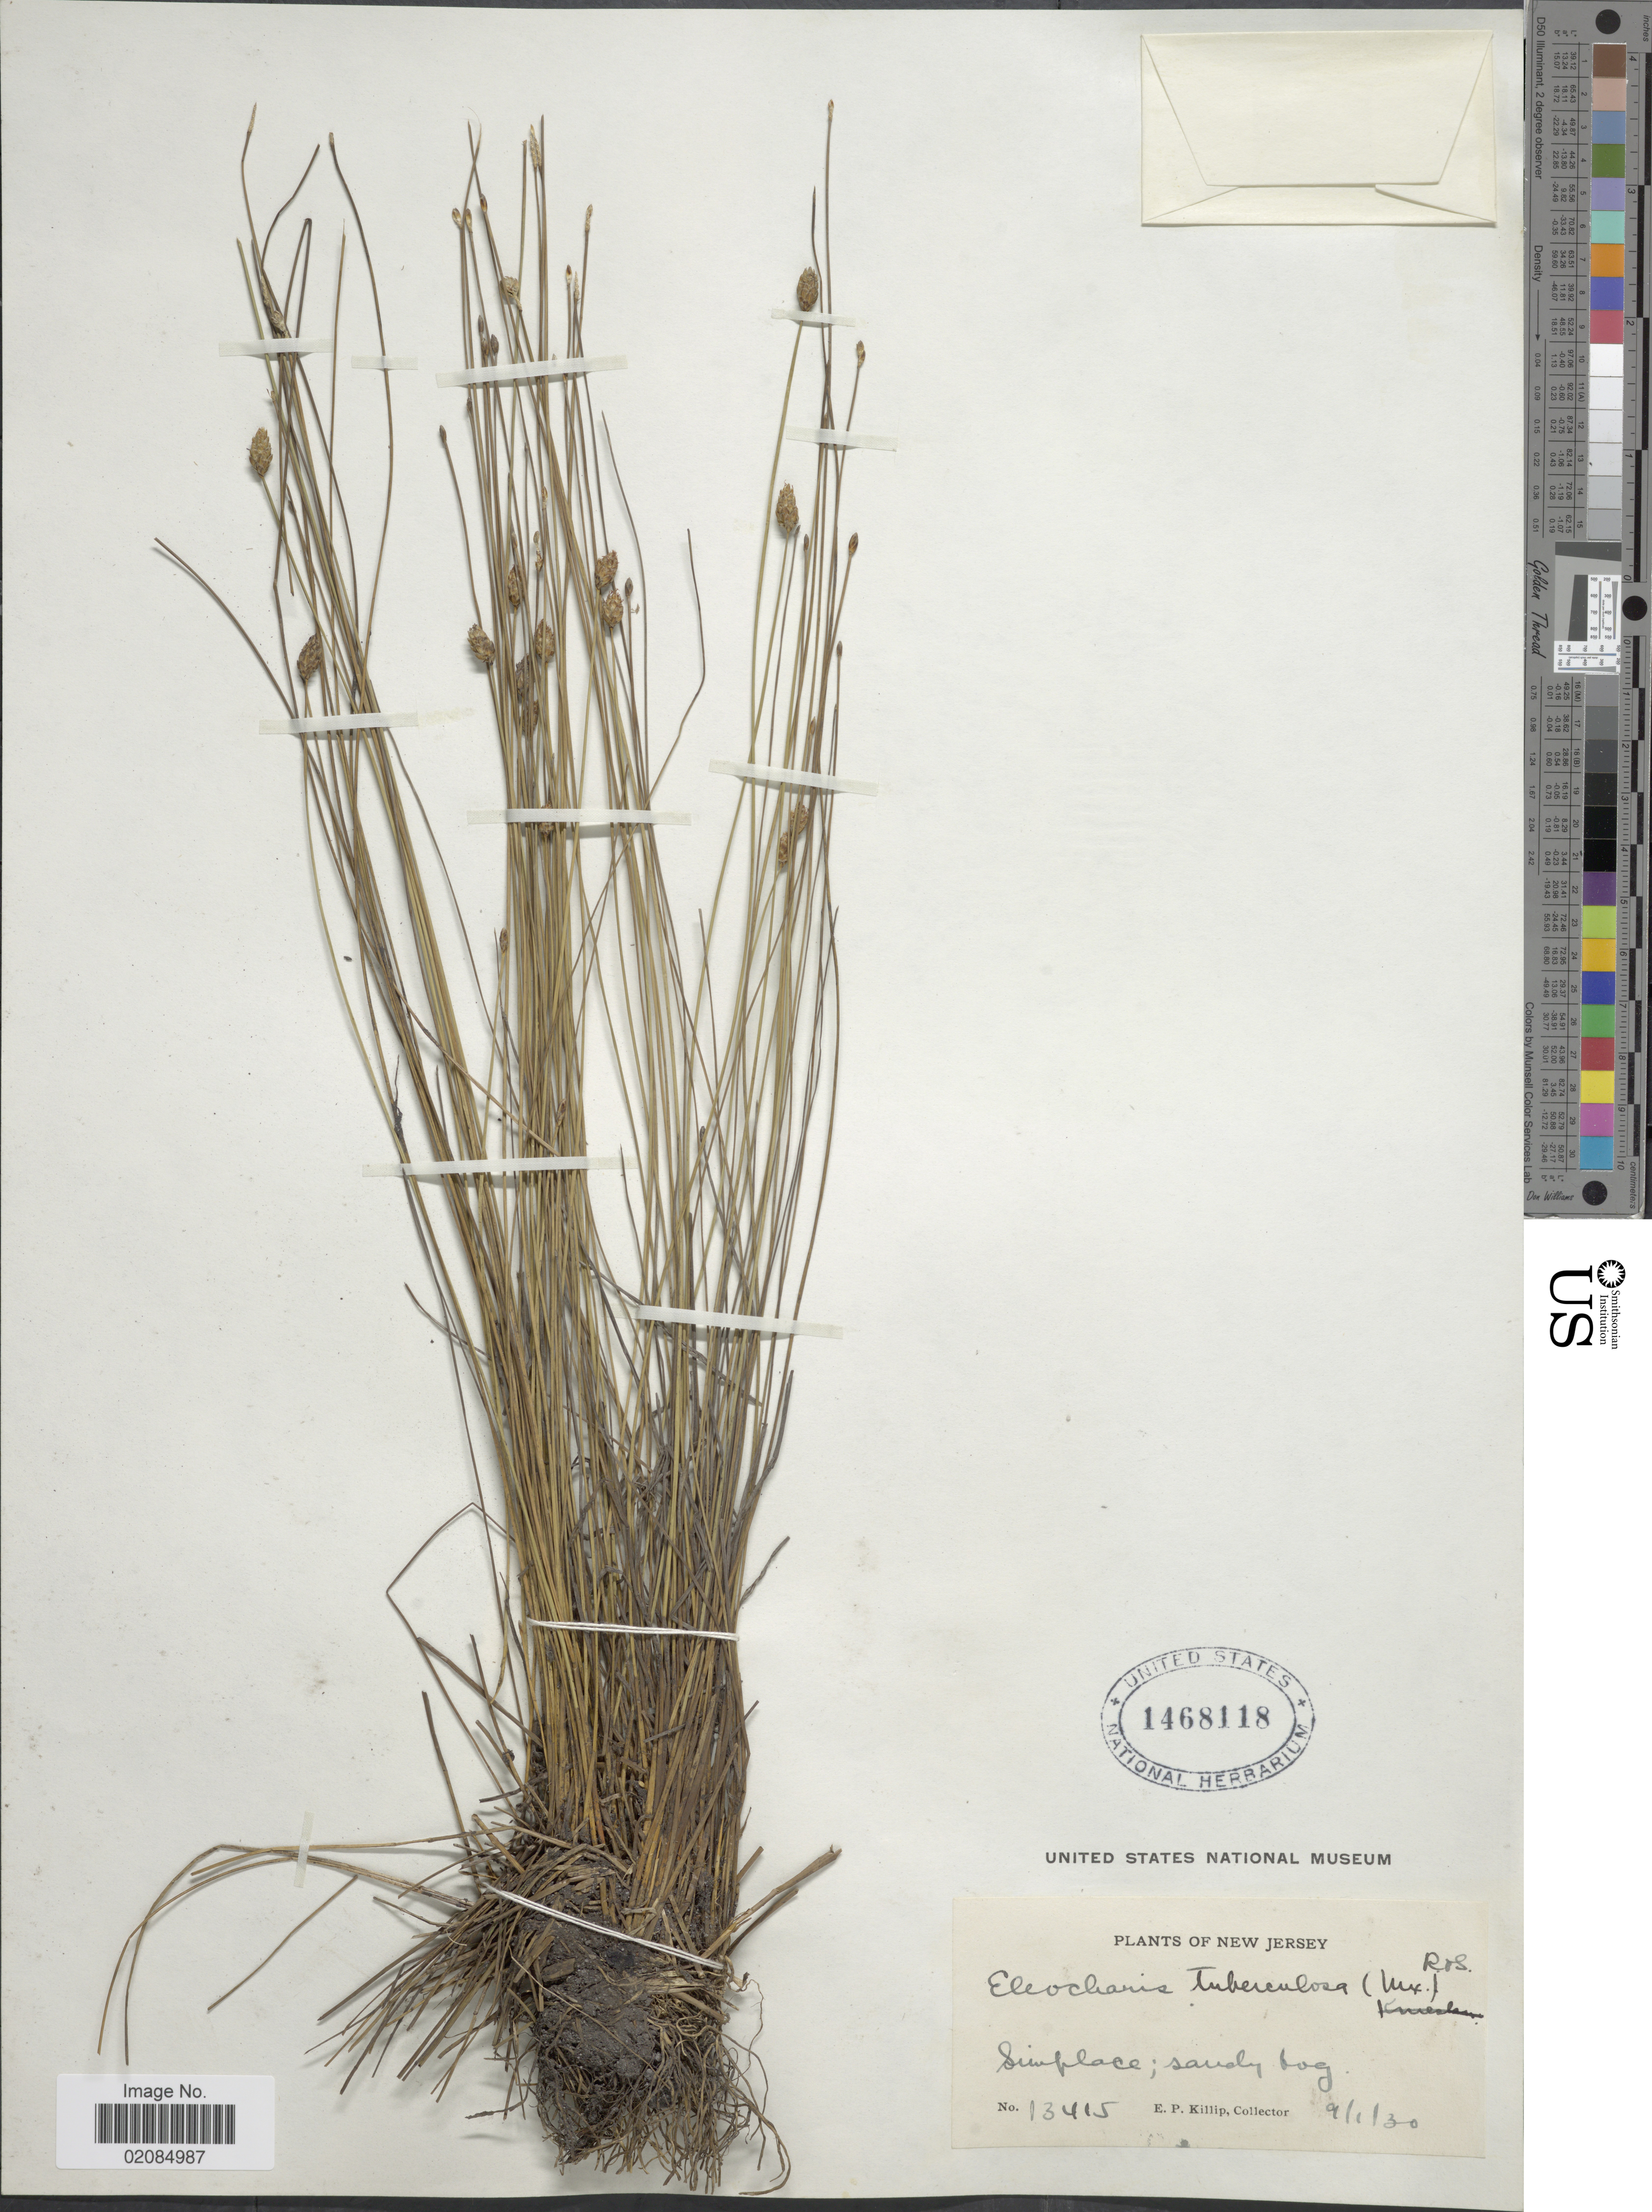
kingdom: Plantae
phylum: Tracheophyta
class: Liliopsida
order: Poales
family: Cyperaceae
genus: Eleocharis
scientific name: Eleocharis tuberculosa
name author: (Michx.) Roem. & Schult.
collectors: E. P. Killip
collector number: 13415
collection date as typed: Transcribed d/m/y: 9/1/30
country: United States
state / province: New Jersey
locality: Simplace, sandy bog.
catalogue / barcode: US 1468118